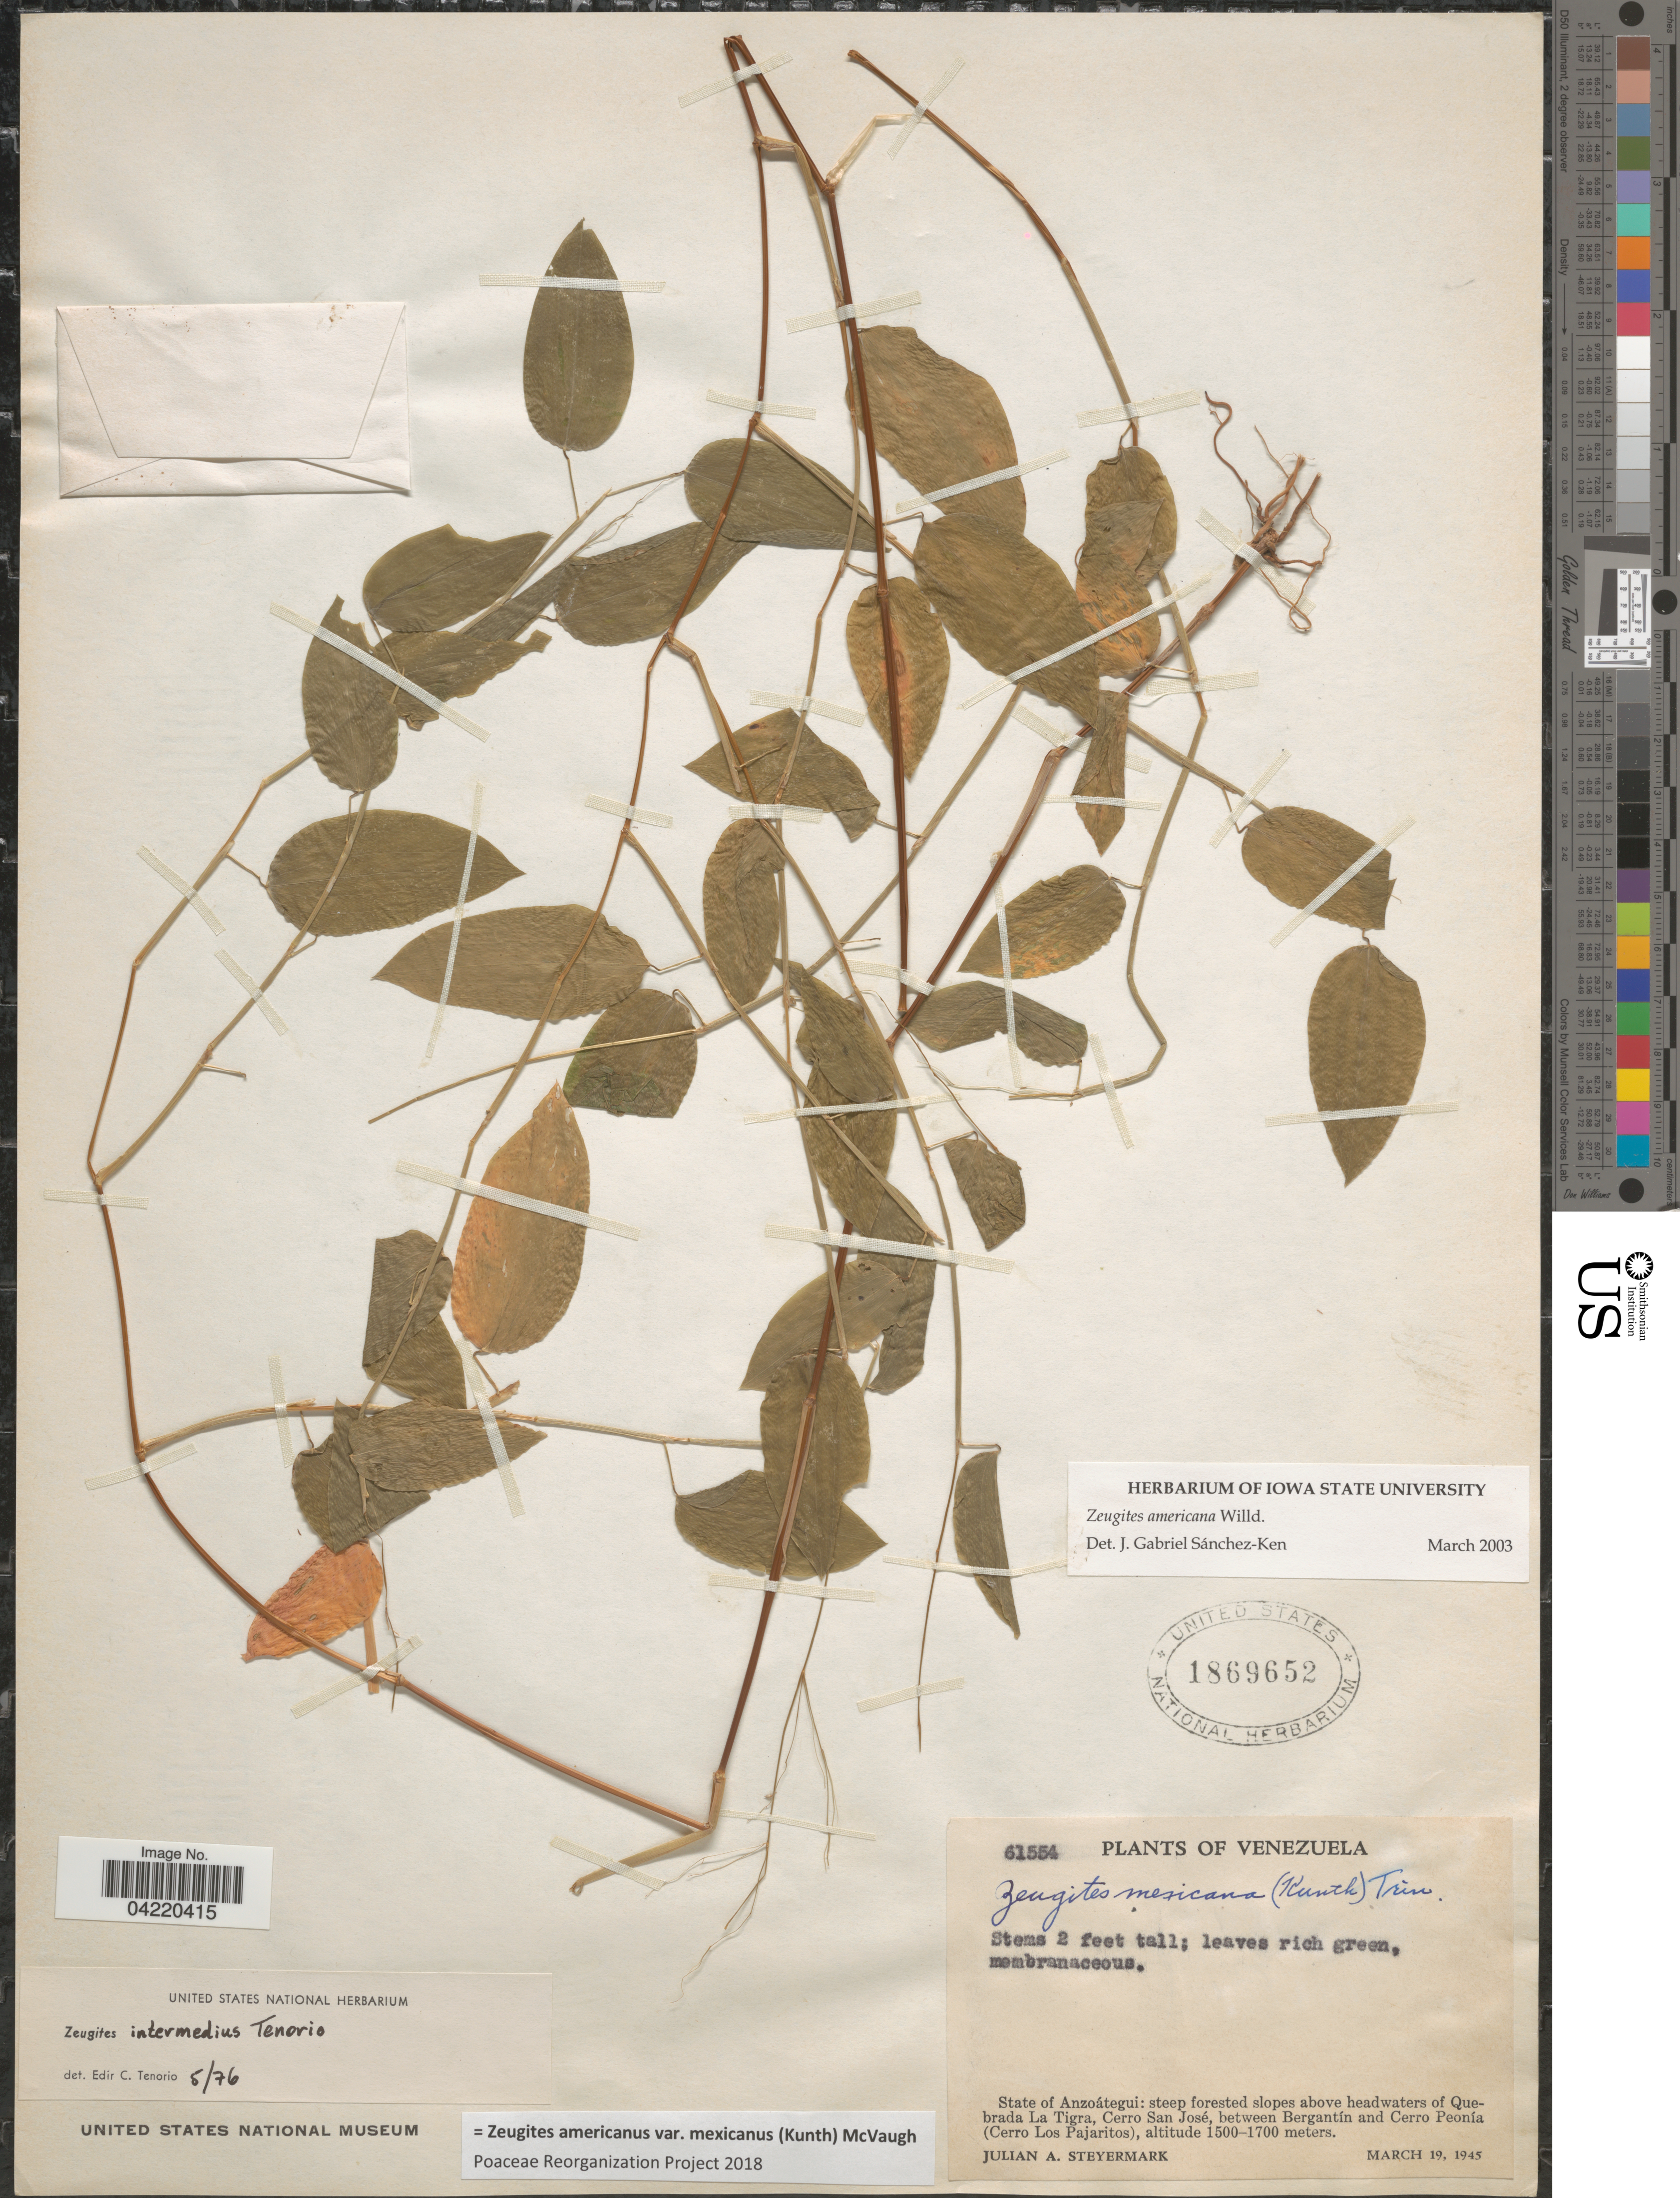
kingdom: Plantae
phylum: Tracheophyta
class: Liliopsida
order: Poales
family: Poaceae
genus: Zeugites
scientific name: Zeugites americanus var. mexicanus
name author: (Kunth) McVaugh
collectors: J. Steyermark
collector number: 61554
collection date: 1945-03-19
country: Venezuela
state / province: Anzoategui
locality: Steep forested slopes above headwaters of Quebrada La Tigra, Cerro San José, between Bergantín and Cerro Peonía (Cerro Los Pajaritos).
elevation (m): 1500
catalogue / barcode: US 1869652